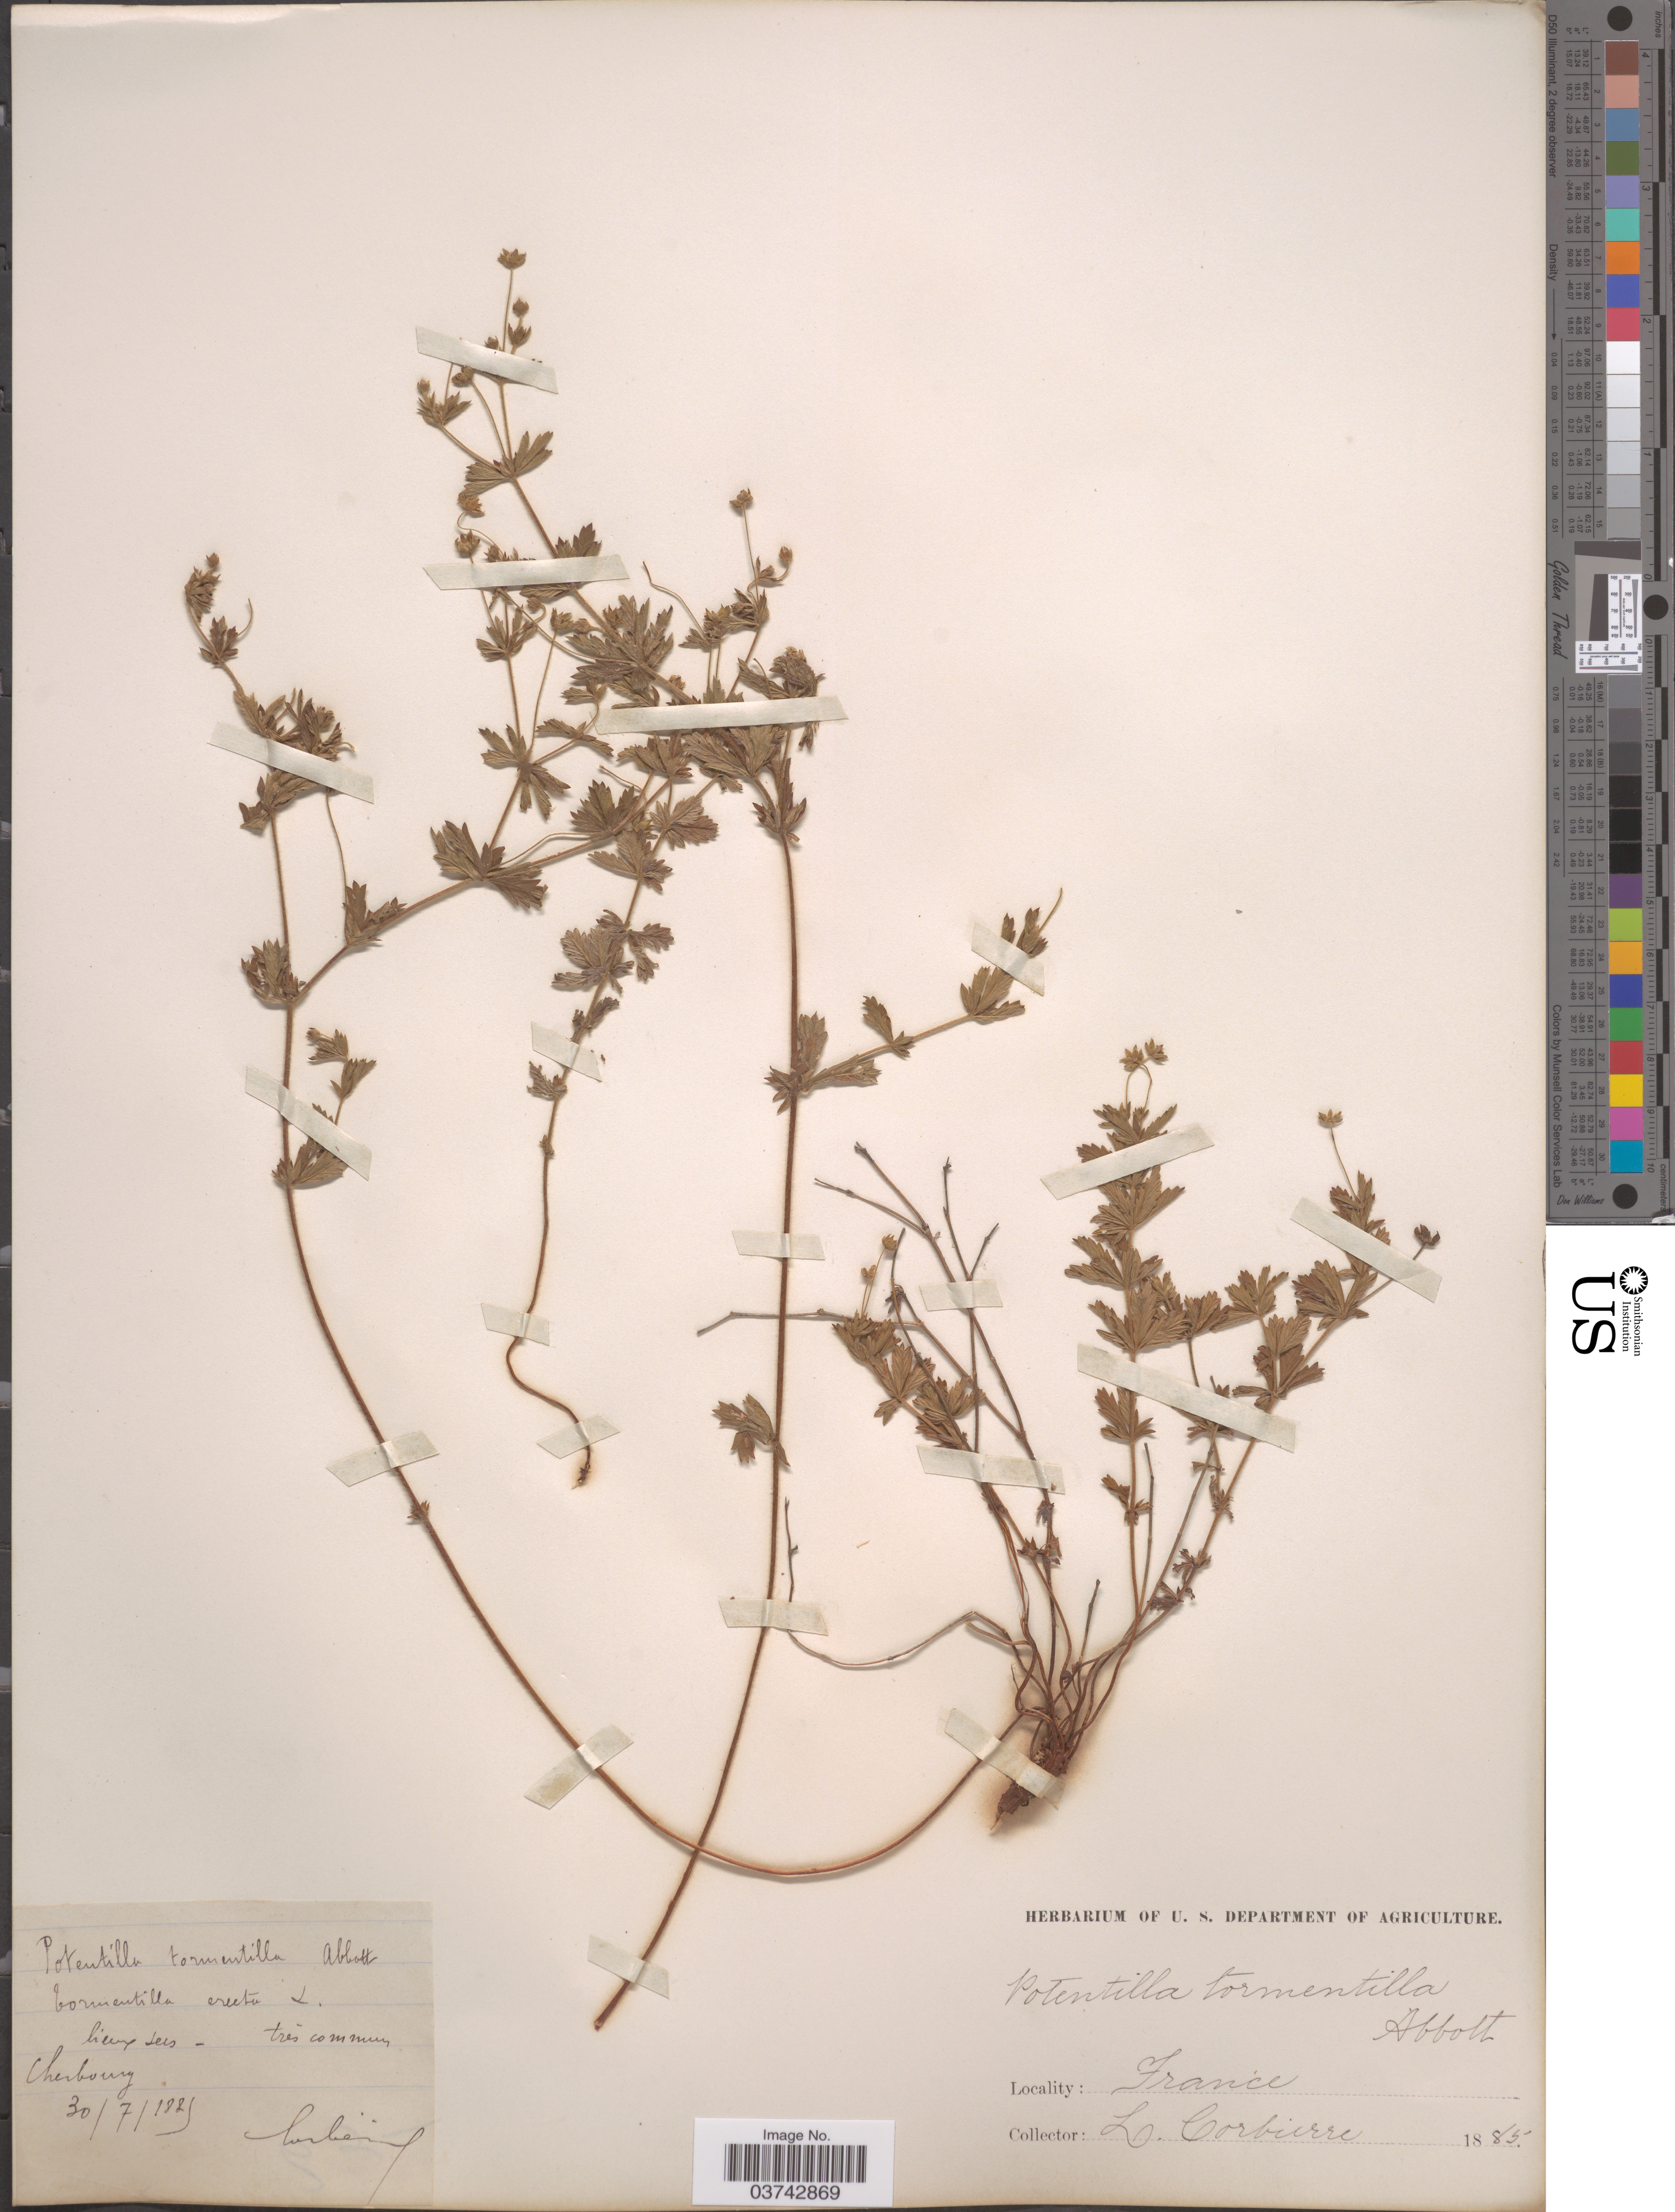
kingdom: Plantae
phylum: Tracheophyta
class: Magnoliopsida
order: Rosales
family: Rosaceae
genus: Potentilla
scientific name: Potentilla tormentilla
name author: Neck.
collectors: L. Corbierre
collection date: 1885-07-30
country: France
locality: Cherbourg.